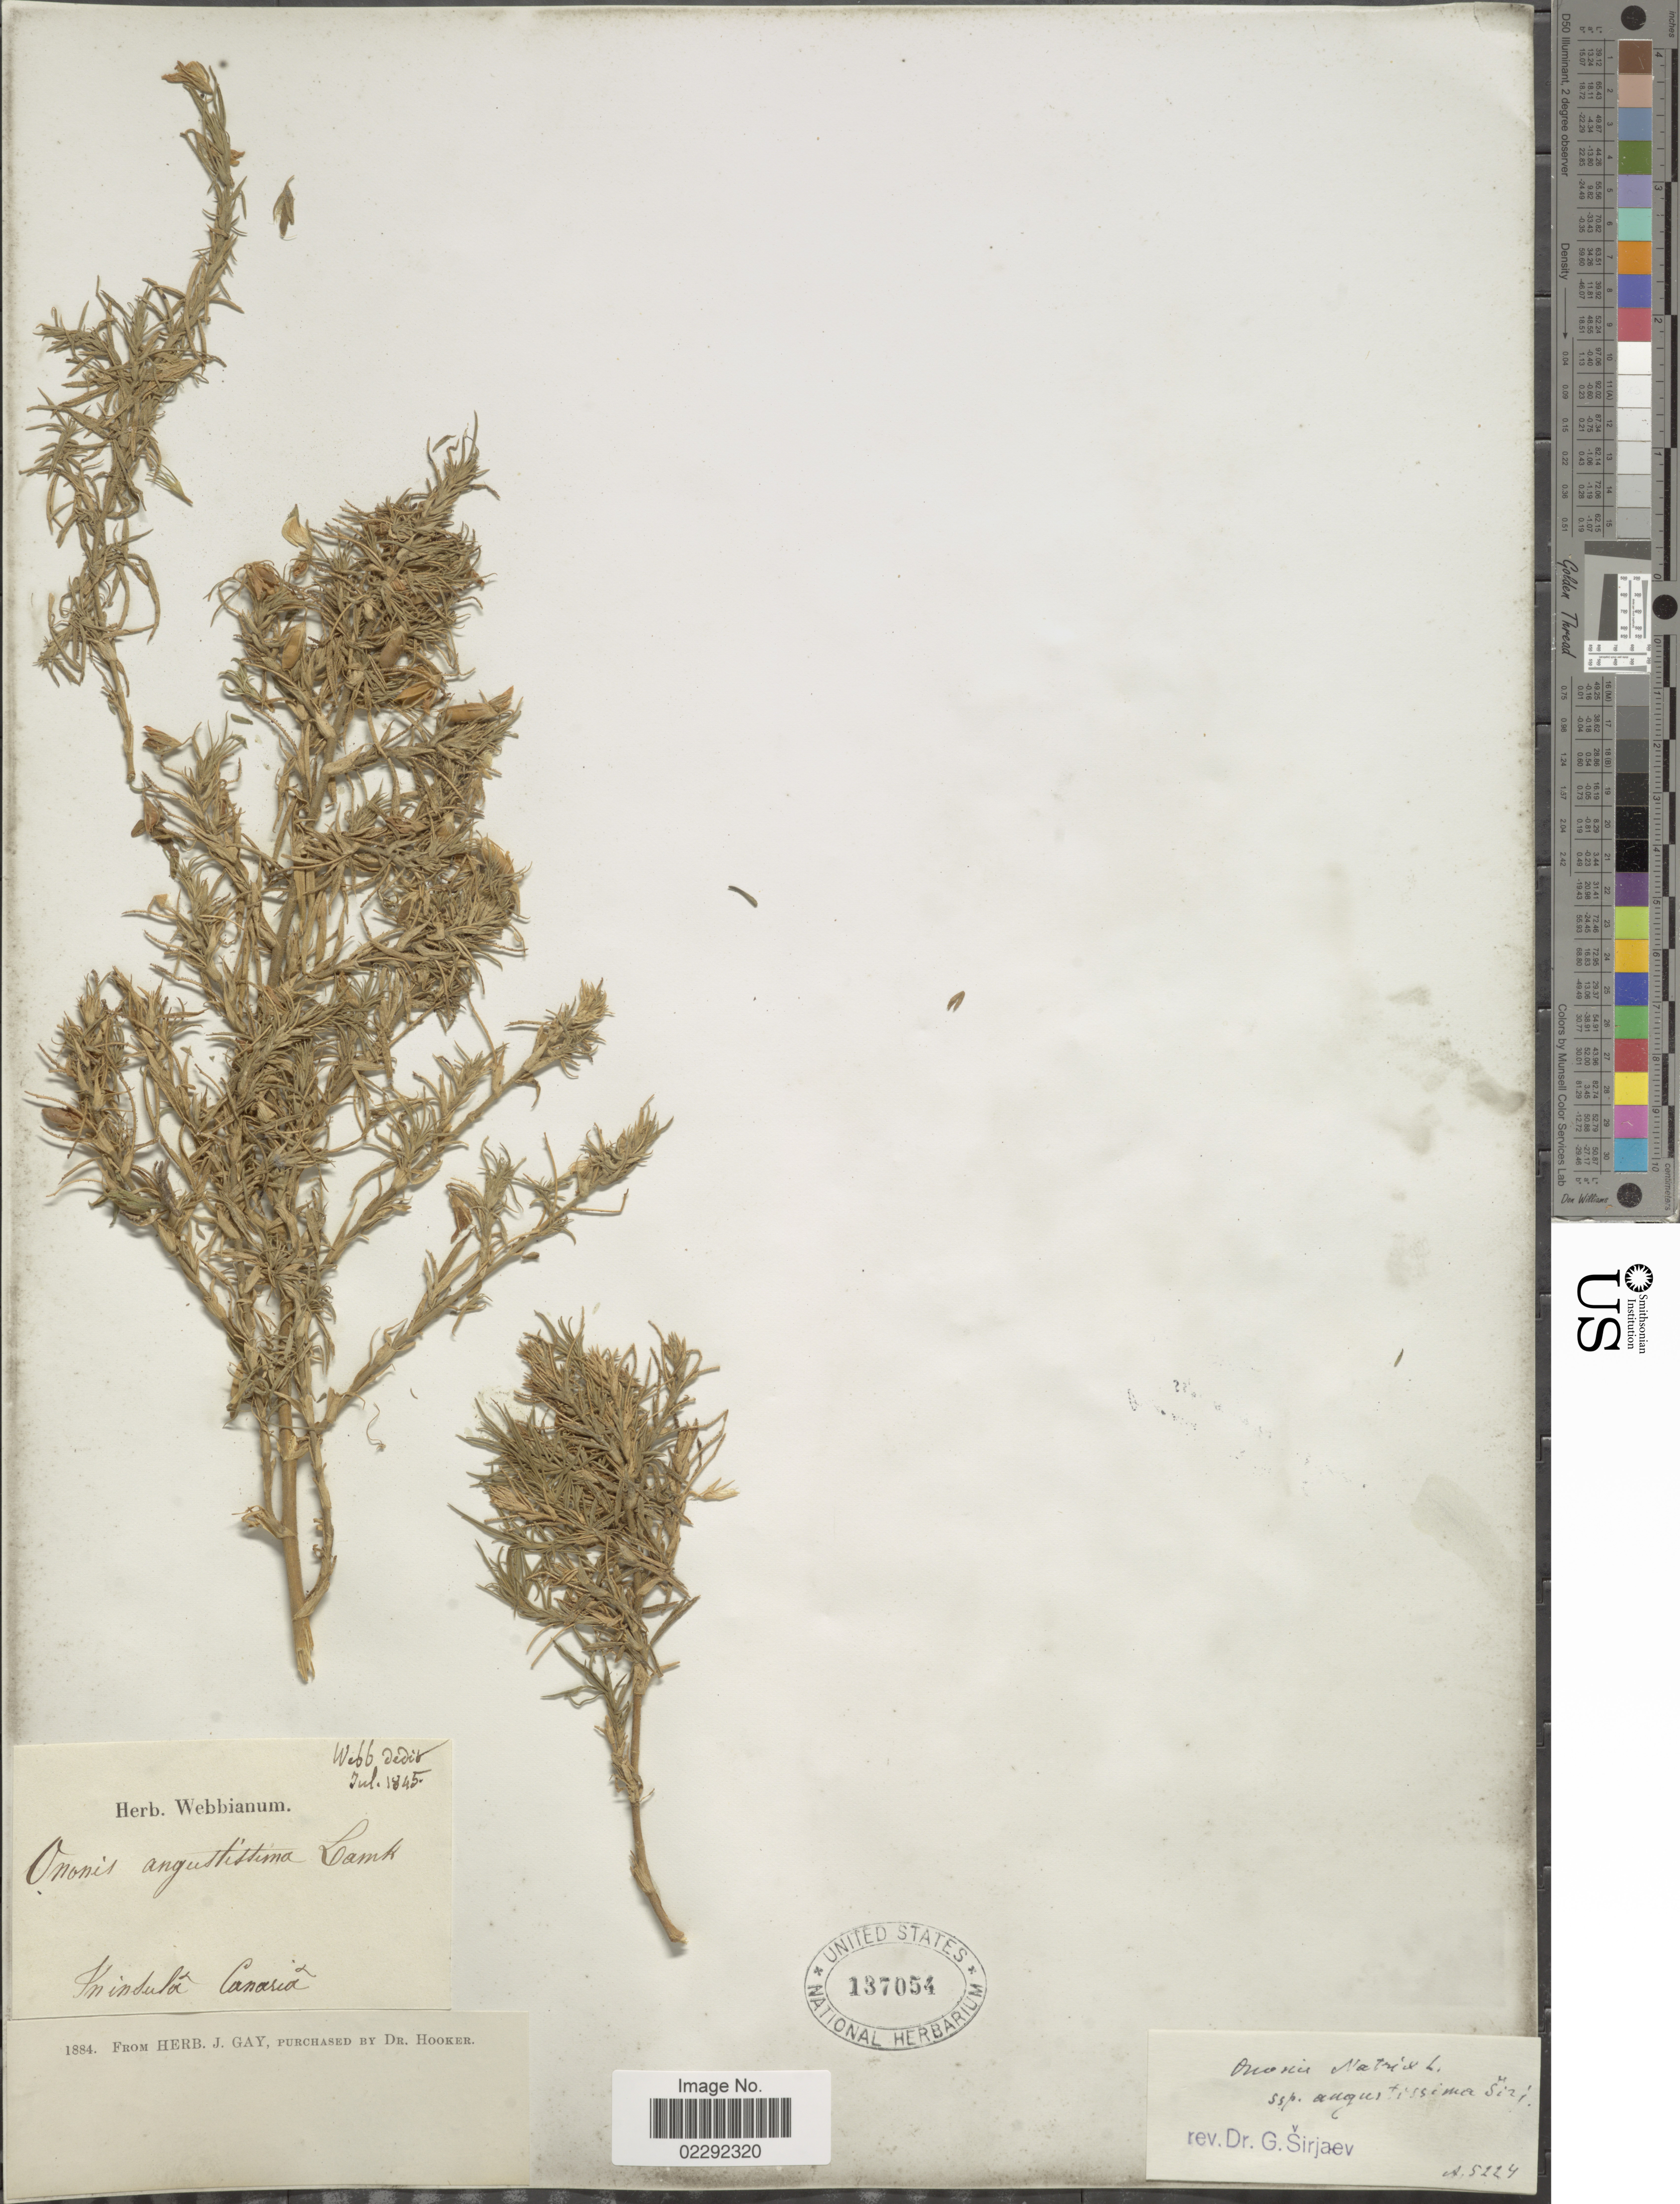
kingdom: Plantae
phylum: Tracheophyta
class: Magnoliopsida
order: Fabales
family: Fabaceae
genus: Ononis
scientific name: Ononis natrix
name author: L.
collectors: -. Webb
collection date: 1845-07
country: Spain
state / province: Canarias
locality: In insula Canarias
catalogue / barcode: US 137054